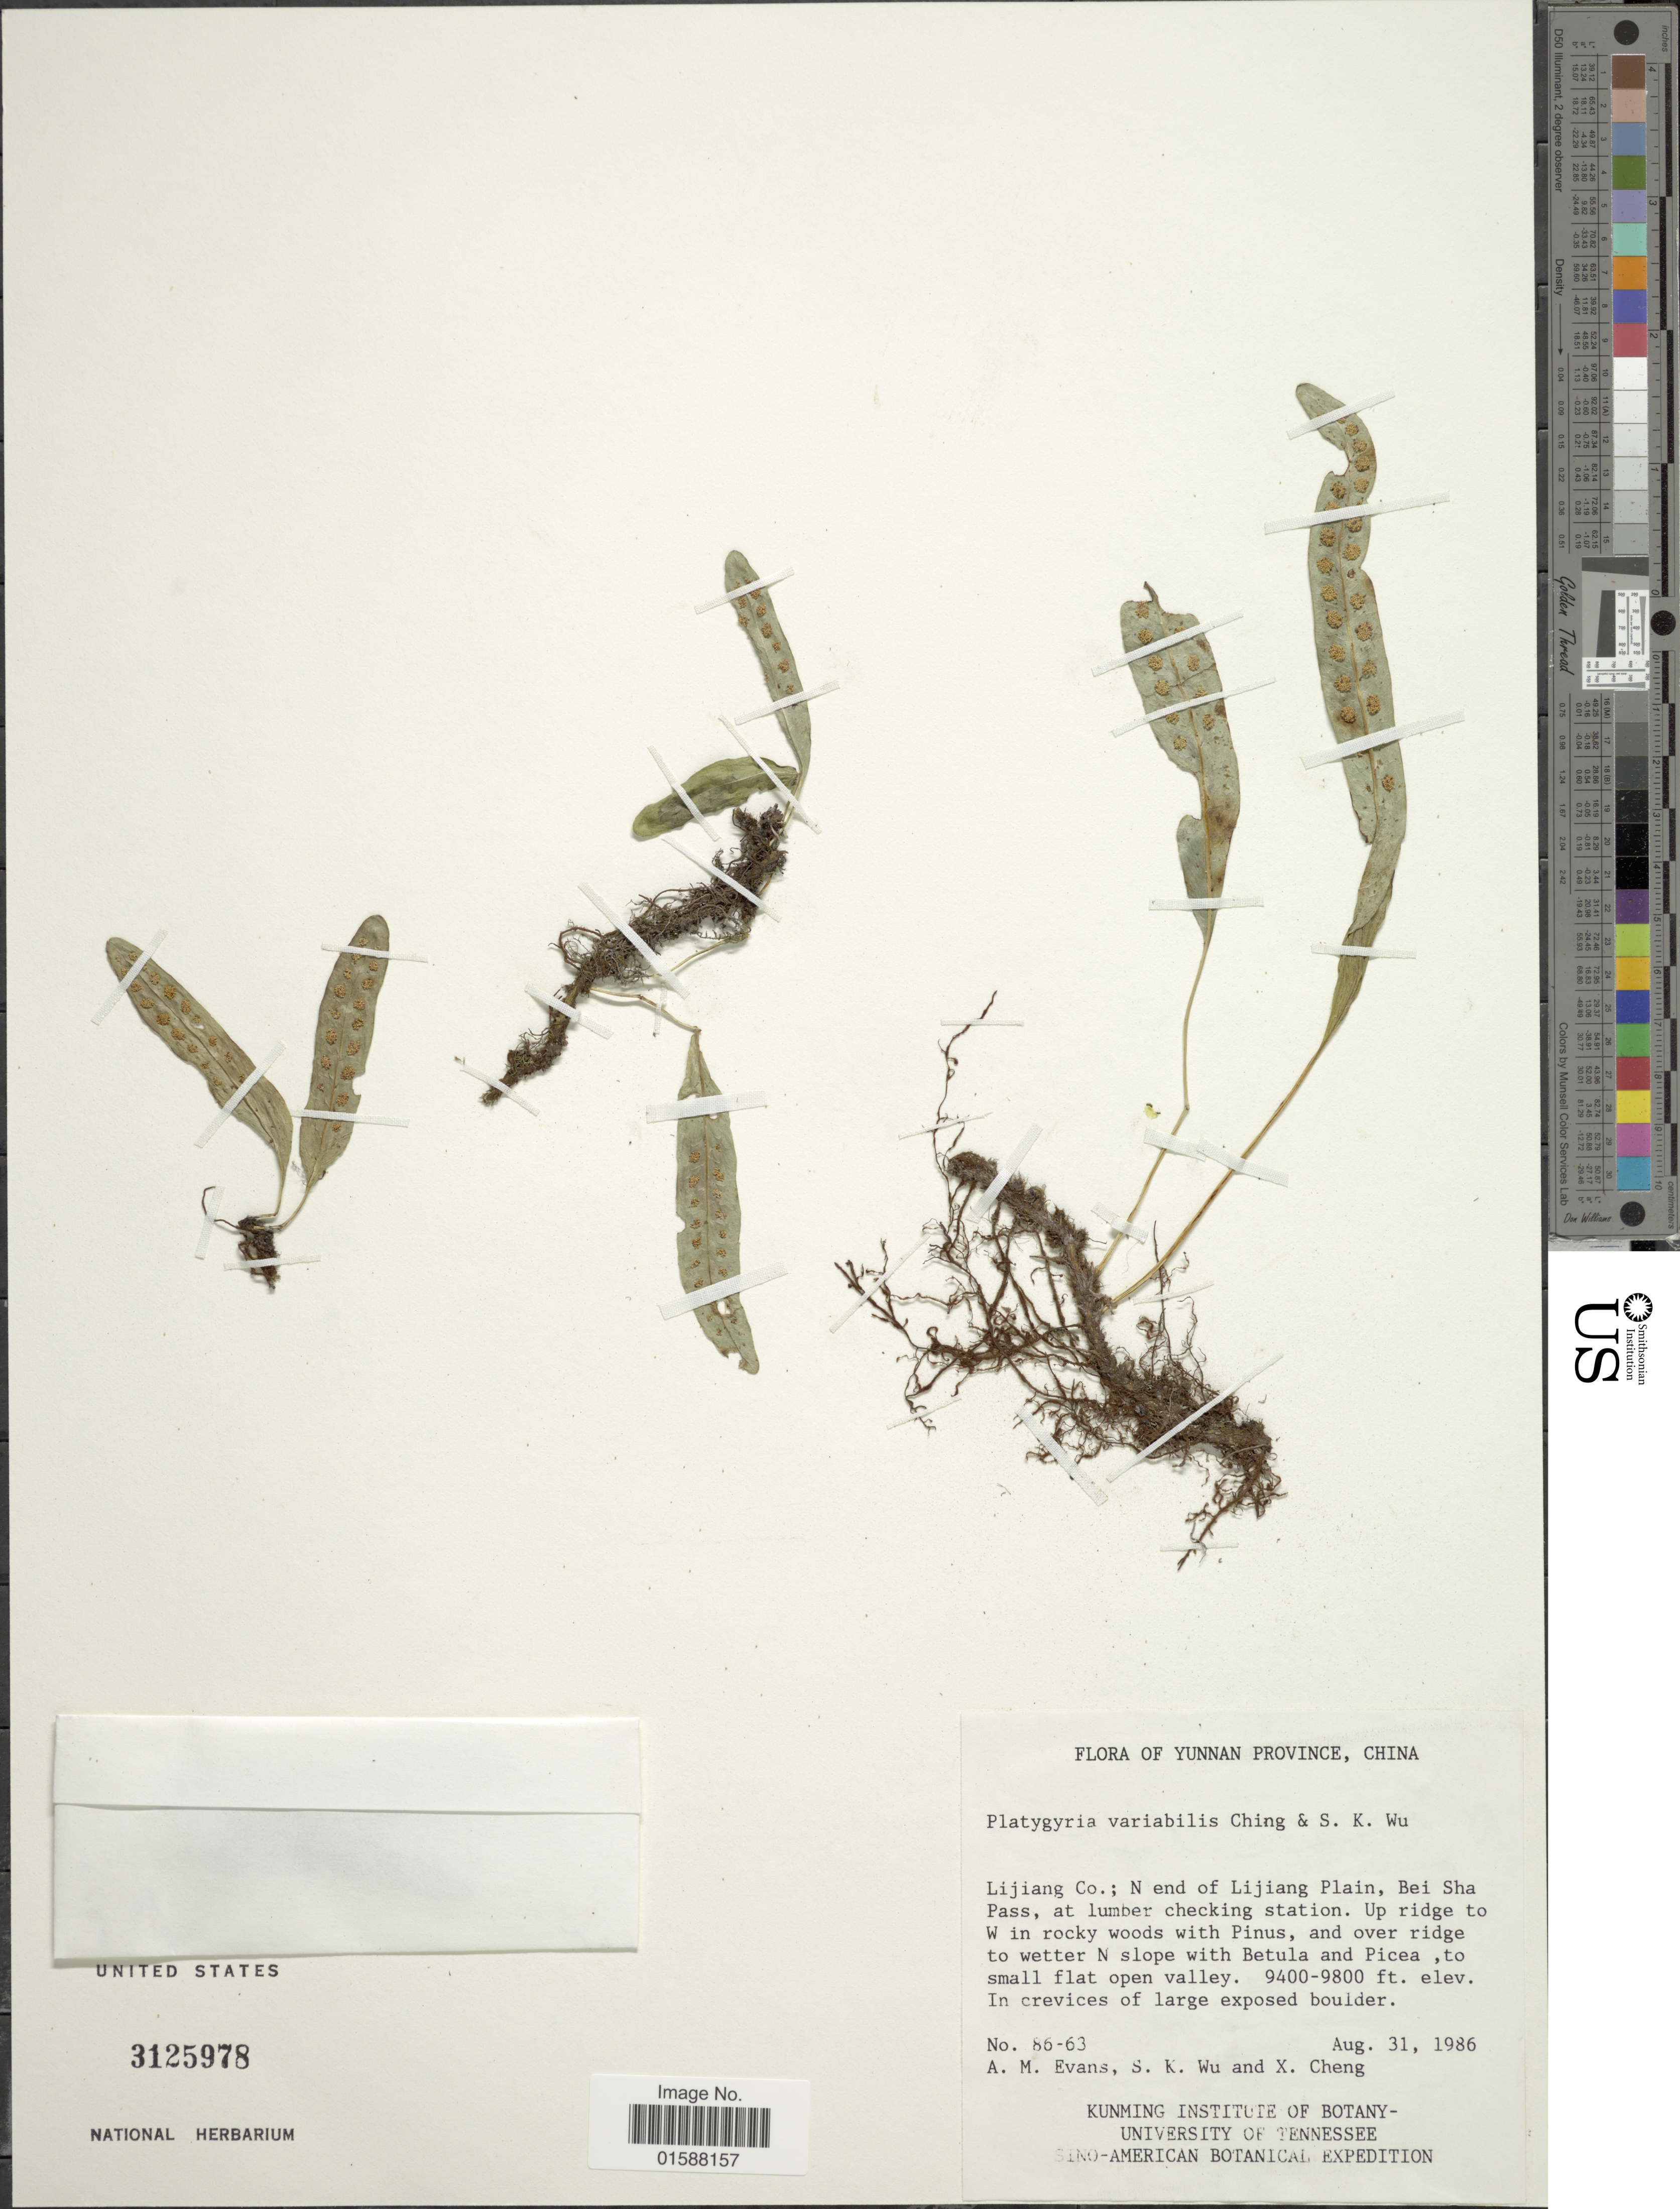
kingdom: Plantae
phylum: Tracheophyta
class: Polypodiopsida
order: Polypodiales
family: Polypodiaceae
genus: Lepisorus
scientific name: Lepisorus variabilis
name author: Ching & S.K. Wu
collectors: A. M. Evans, S. K. Wu & X. Cheng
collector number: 86-63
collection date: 1986-08-31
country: China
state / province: Yunnan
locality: Lijiang Co.; N end of Lijiang Plain, Bei Sha Pass, at lumber checking station. Up ridge to W in rocky woods with Pinus, and over ridge to wetter N slope with Betula and Picea, to small flat open valley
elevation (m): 2865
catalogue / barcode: US 3125978